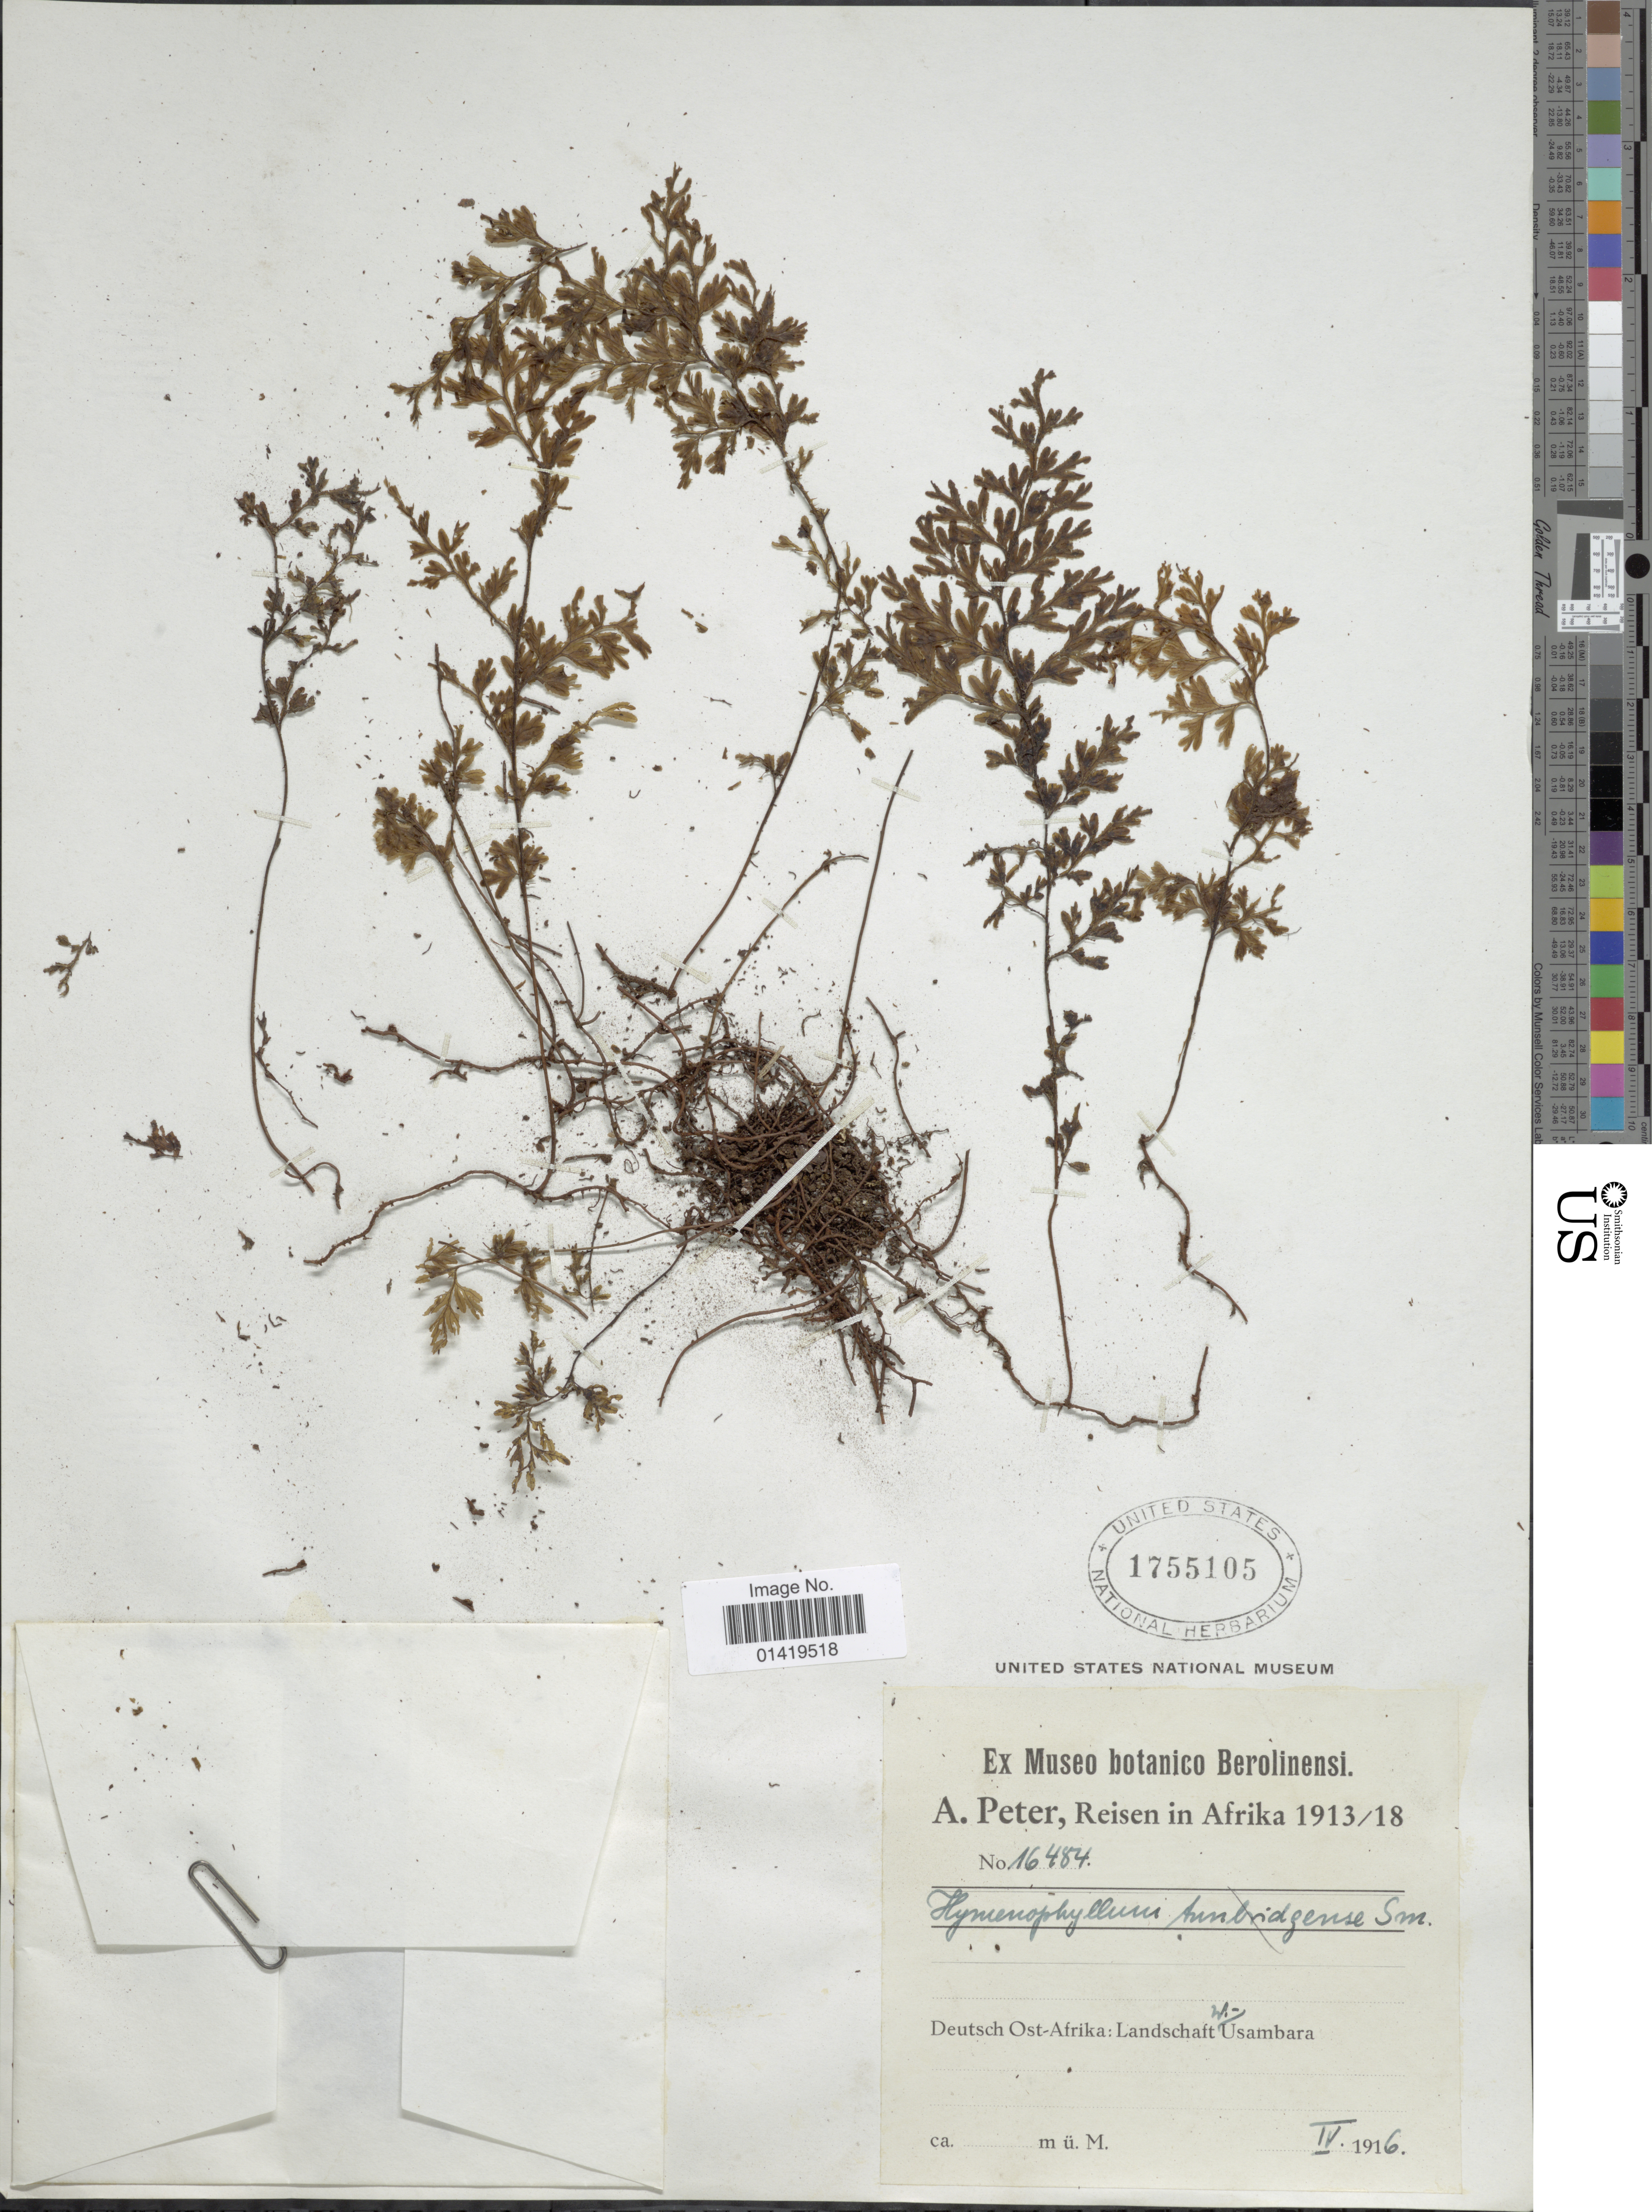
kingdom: Plantae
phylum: Tracheophyta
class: Polypodiopsida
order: Hymenophyllales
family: Hymenophyllaceae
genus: Hymenophyllum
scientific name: Hymenophyllum sp.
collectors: A. Peter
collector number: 16484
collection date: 1916-04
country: Tanzania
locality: Deutsch Ost Afrika Landschaft W Usambara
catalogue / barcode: US 1755105